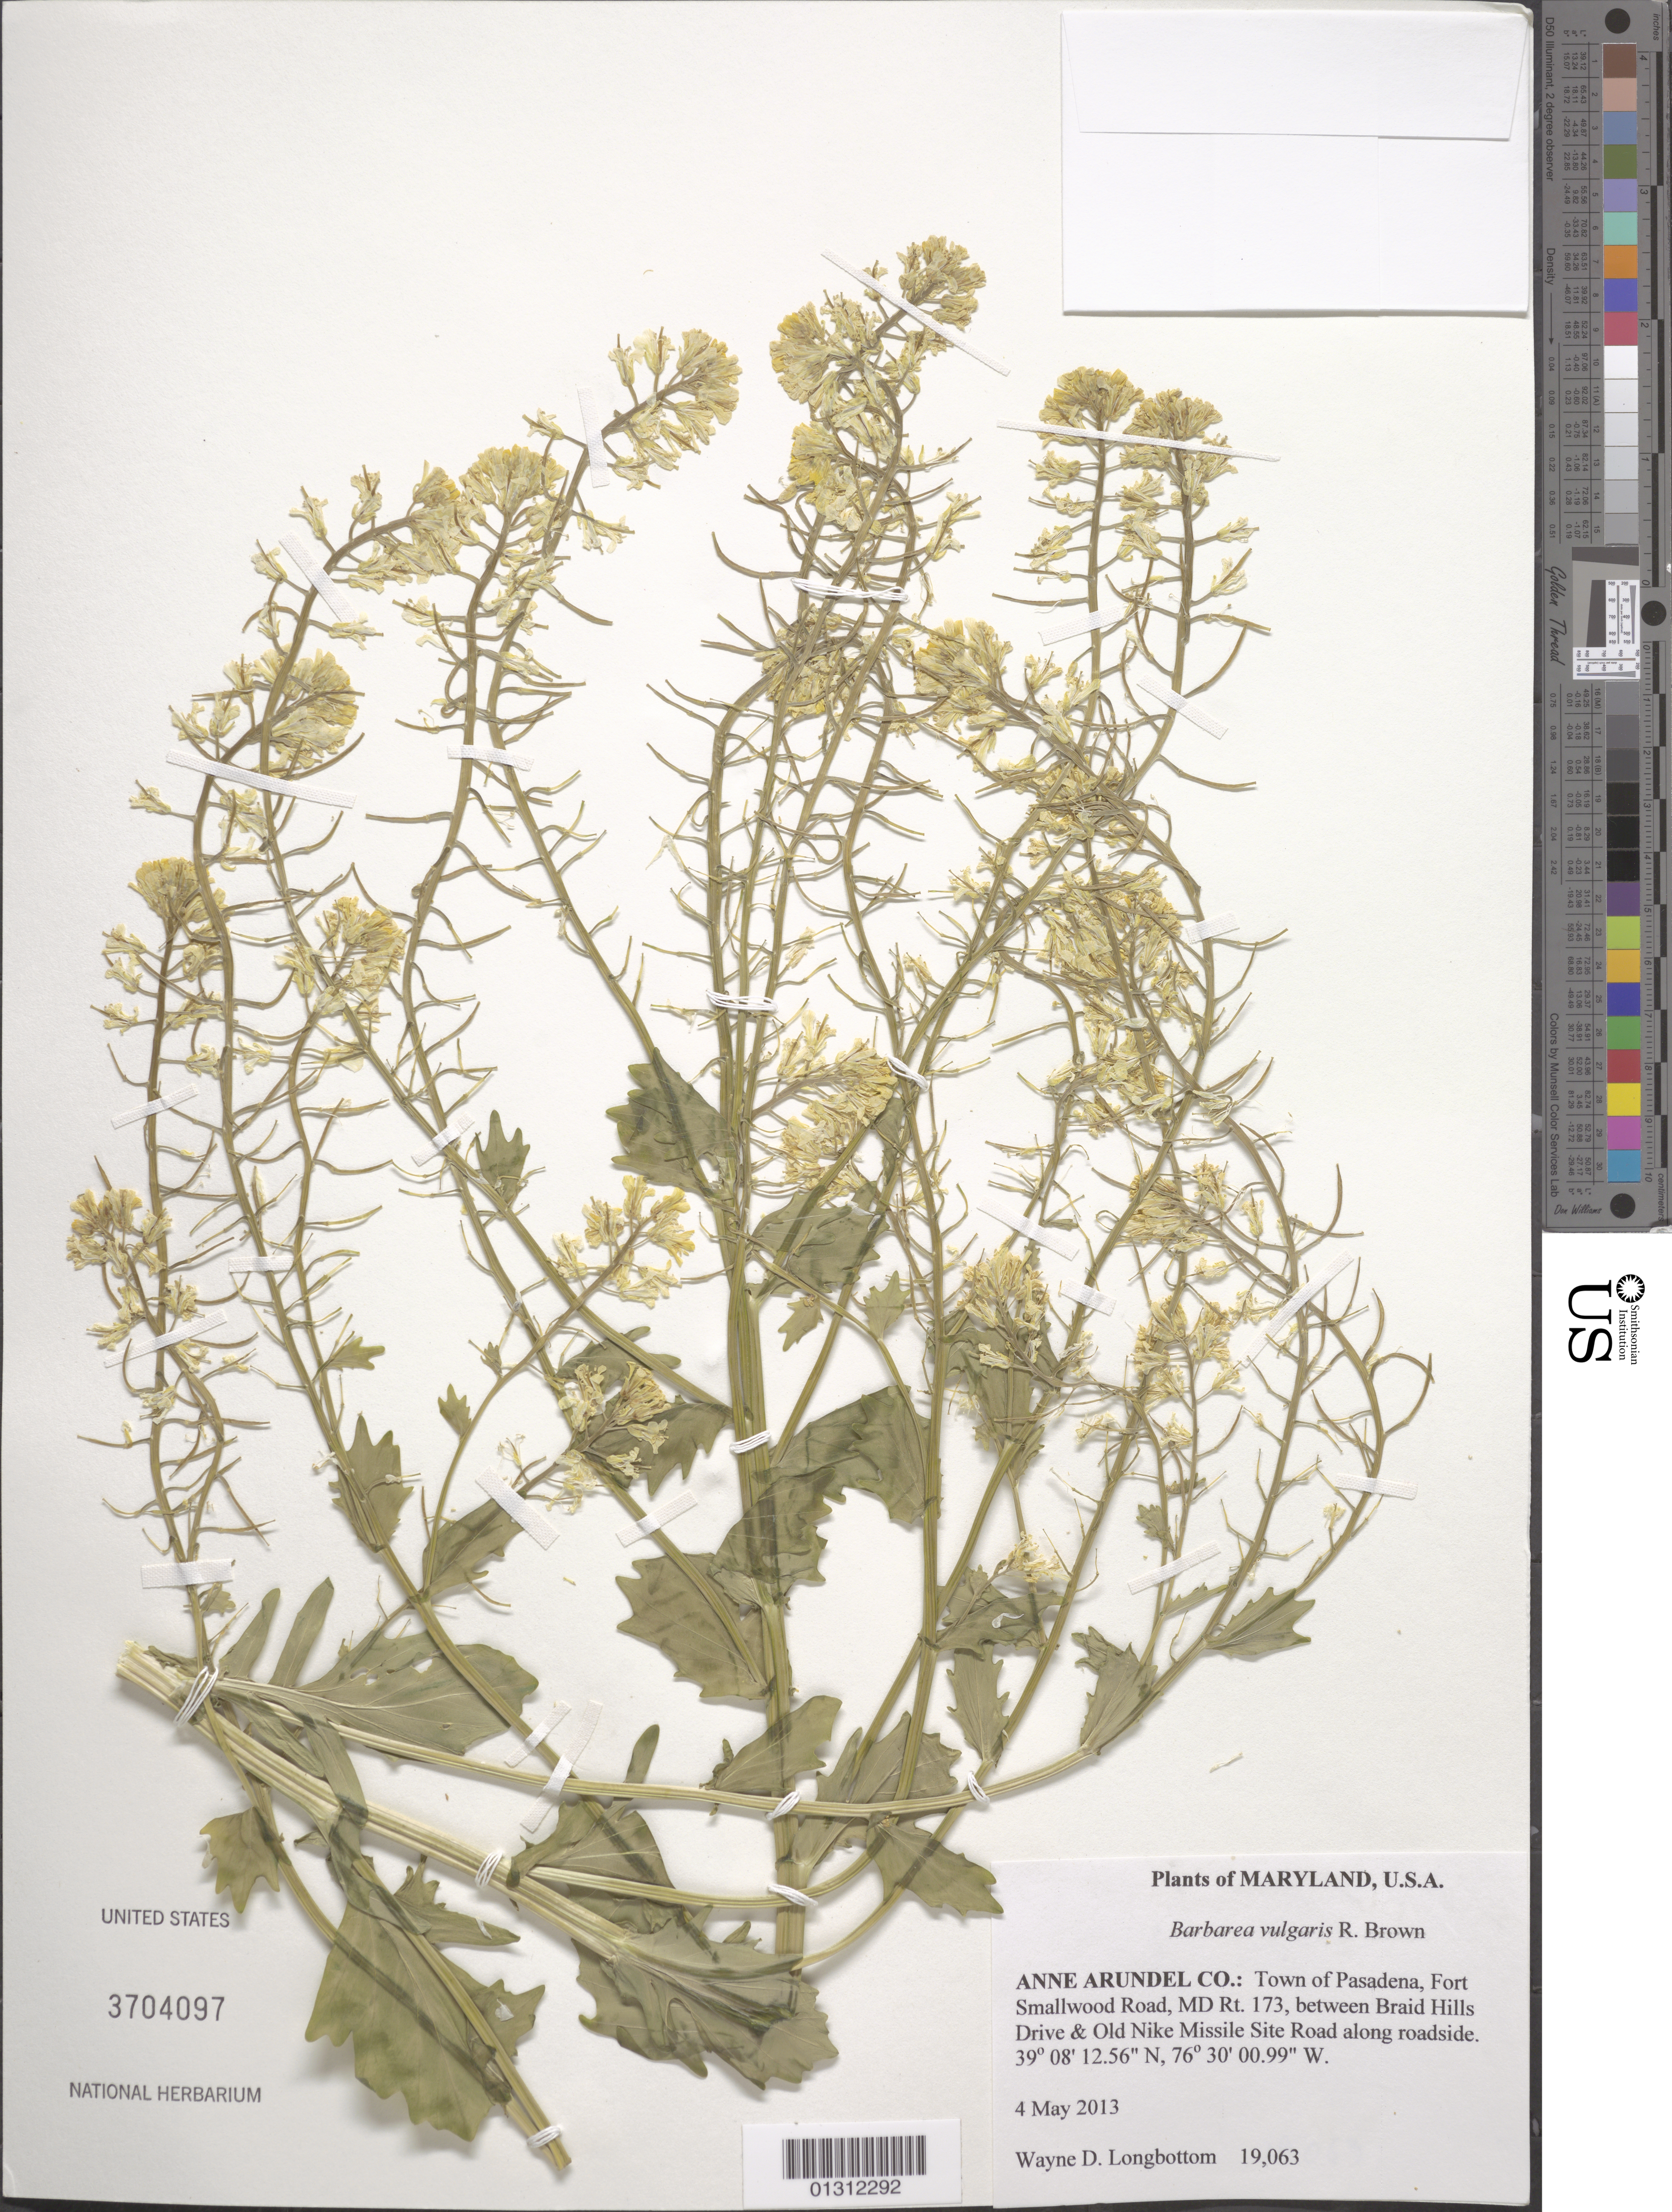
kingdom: Plantae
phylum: Tracheophyta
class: Magnoliopsida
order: Brassicales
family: Brassicaceae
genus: Barbarea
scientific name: Barbarea vulgaris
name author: W.T. Aiton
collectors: W. D. Longbottom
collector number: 19063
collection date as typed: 4 May 2013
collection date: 2013-05-04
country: United States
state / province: Maryland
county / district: Anne Arundel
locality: Town of Pasadena, Fort Smallwood Road, MD Rt. 173, between Braid Hills Drive & Old Nike Missile Site Road along roadside.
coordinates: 39 08 12.56 N, 76 30 00.99 W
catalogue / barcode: US 3704097